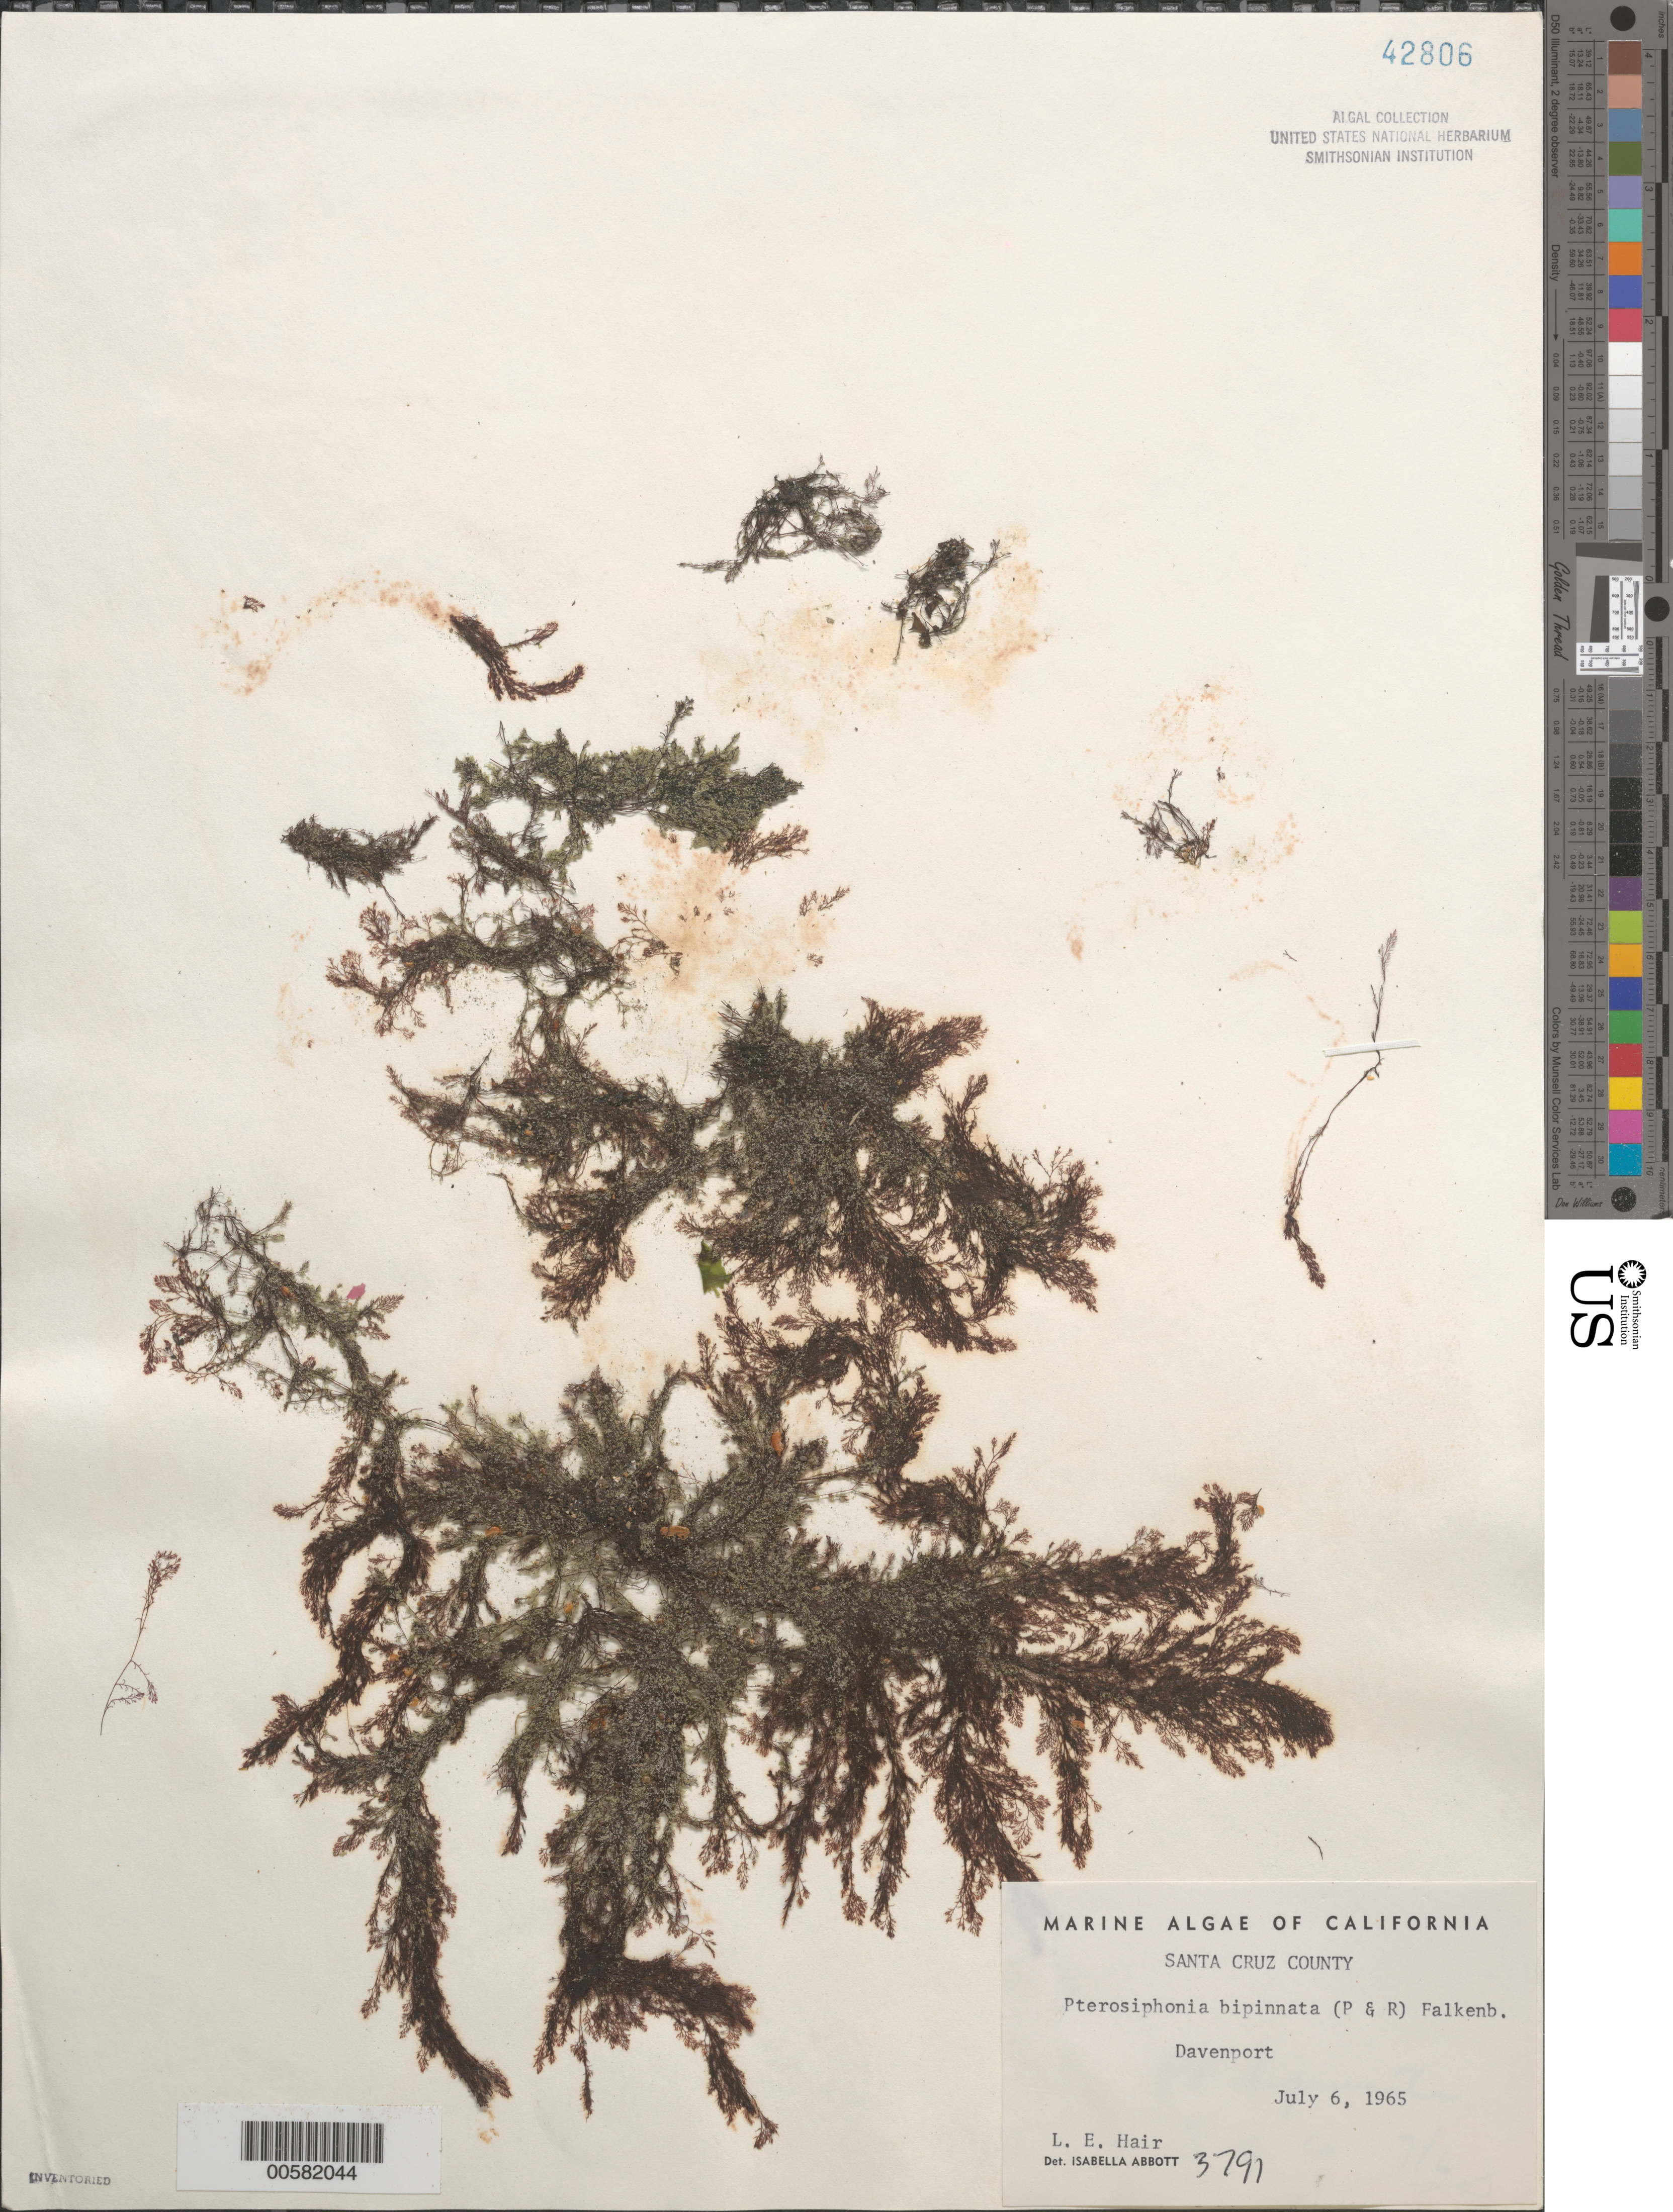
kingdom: Plantae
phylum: Rhodophyta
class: Florideophyceae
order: Ceramiales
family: Rhodomelaceae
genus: Savoiea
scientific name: Savoiea bipinnata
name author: (Postels & Rupr.) M.J. Wynne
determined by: Algae name updating Project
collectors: L. Hair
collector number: IAA 3791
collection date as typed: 06 Jul 1965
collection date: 1965-07-06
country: United States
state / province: California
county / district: Santa Cruz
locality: Davenport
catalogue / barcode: US 42806